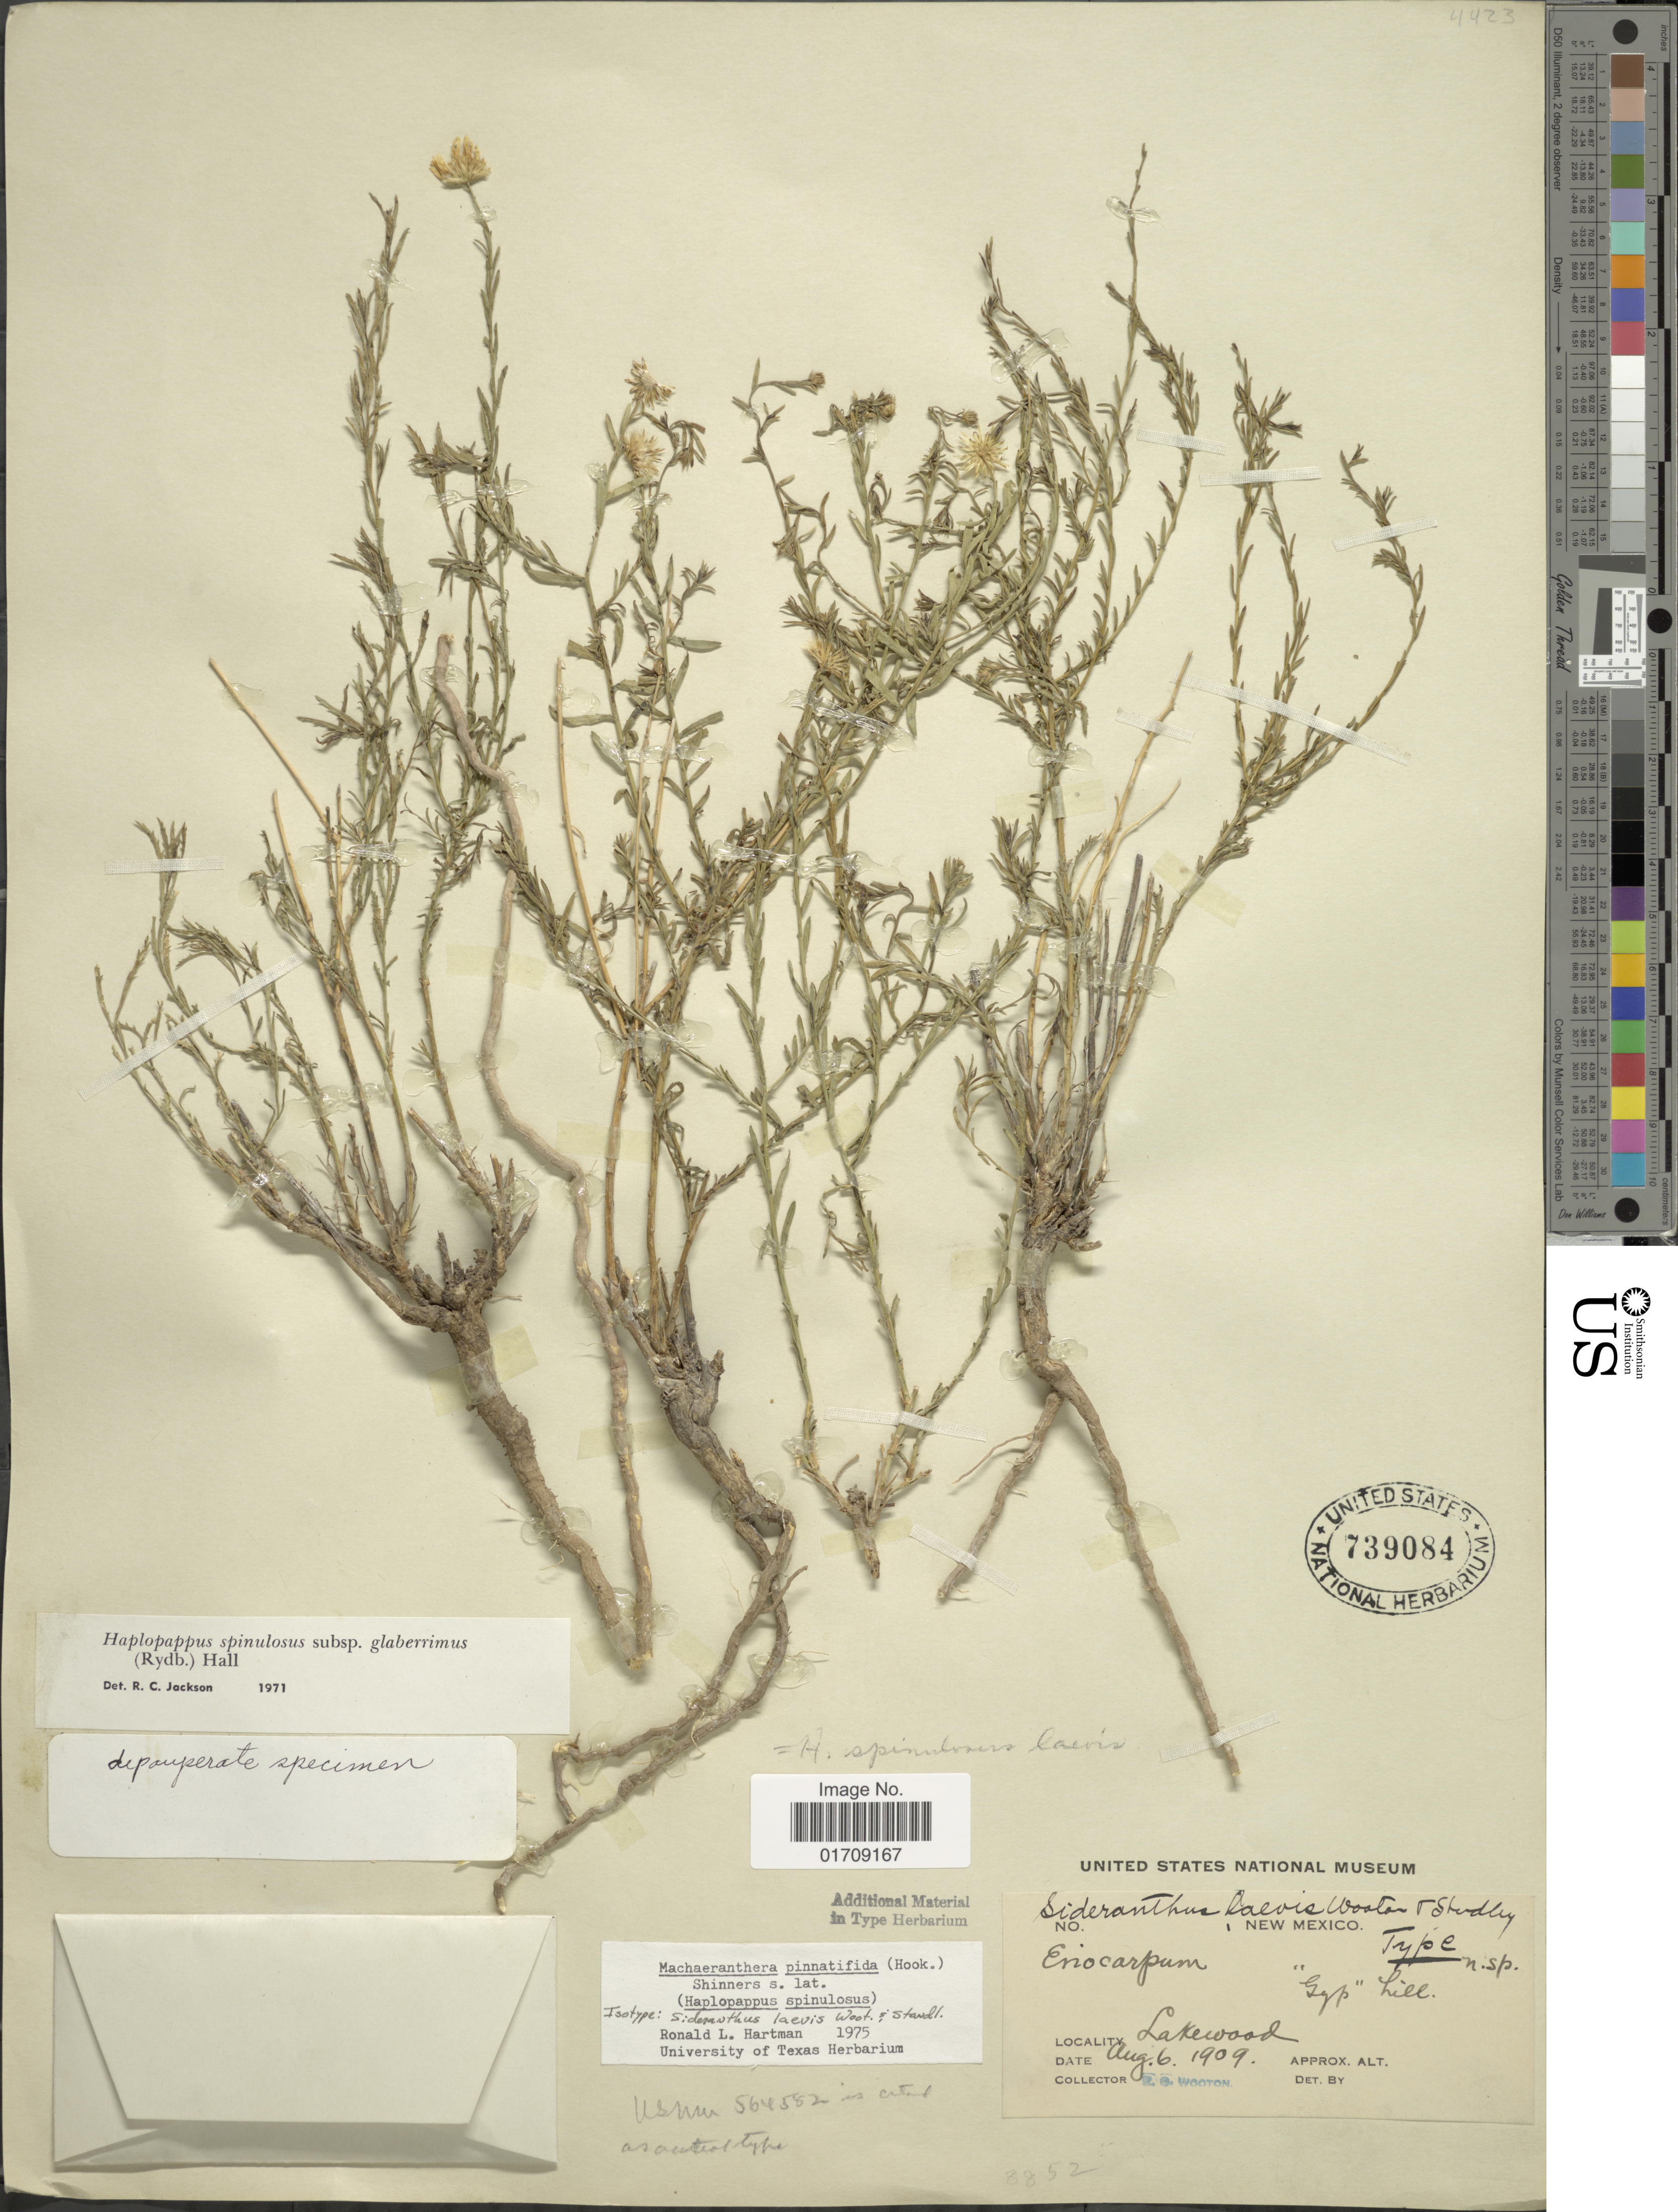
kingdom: Plantae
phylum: Tracheophyta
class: Magnoliopsida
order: Asterales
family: Asteraceae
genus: Machaeranthera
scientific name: Machaeranthera pinnatifida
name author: (Hook.) Shinners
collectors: E. O. Wooton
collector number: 8852*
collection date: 1909-08-06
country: United States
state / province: New Mexico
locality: Gyp hill, Lake wood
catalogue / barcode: US 739084